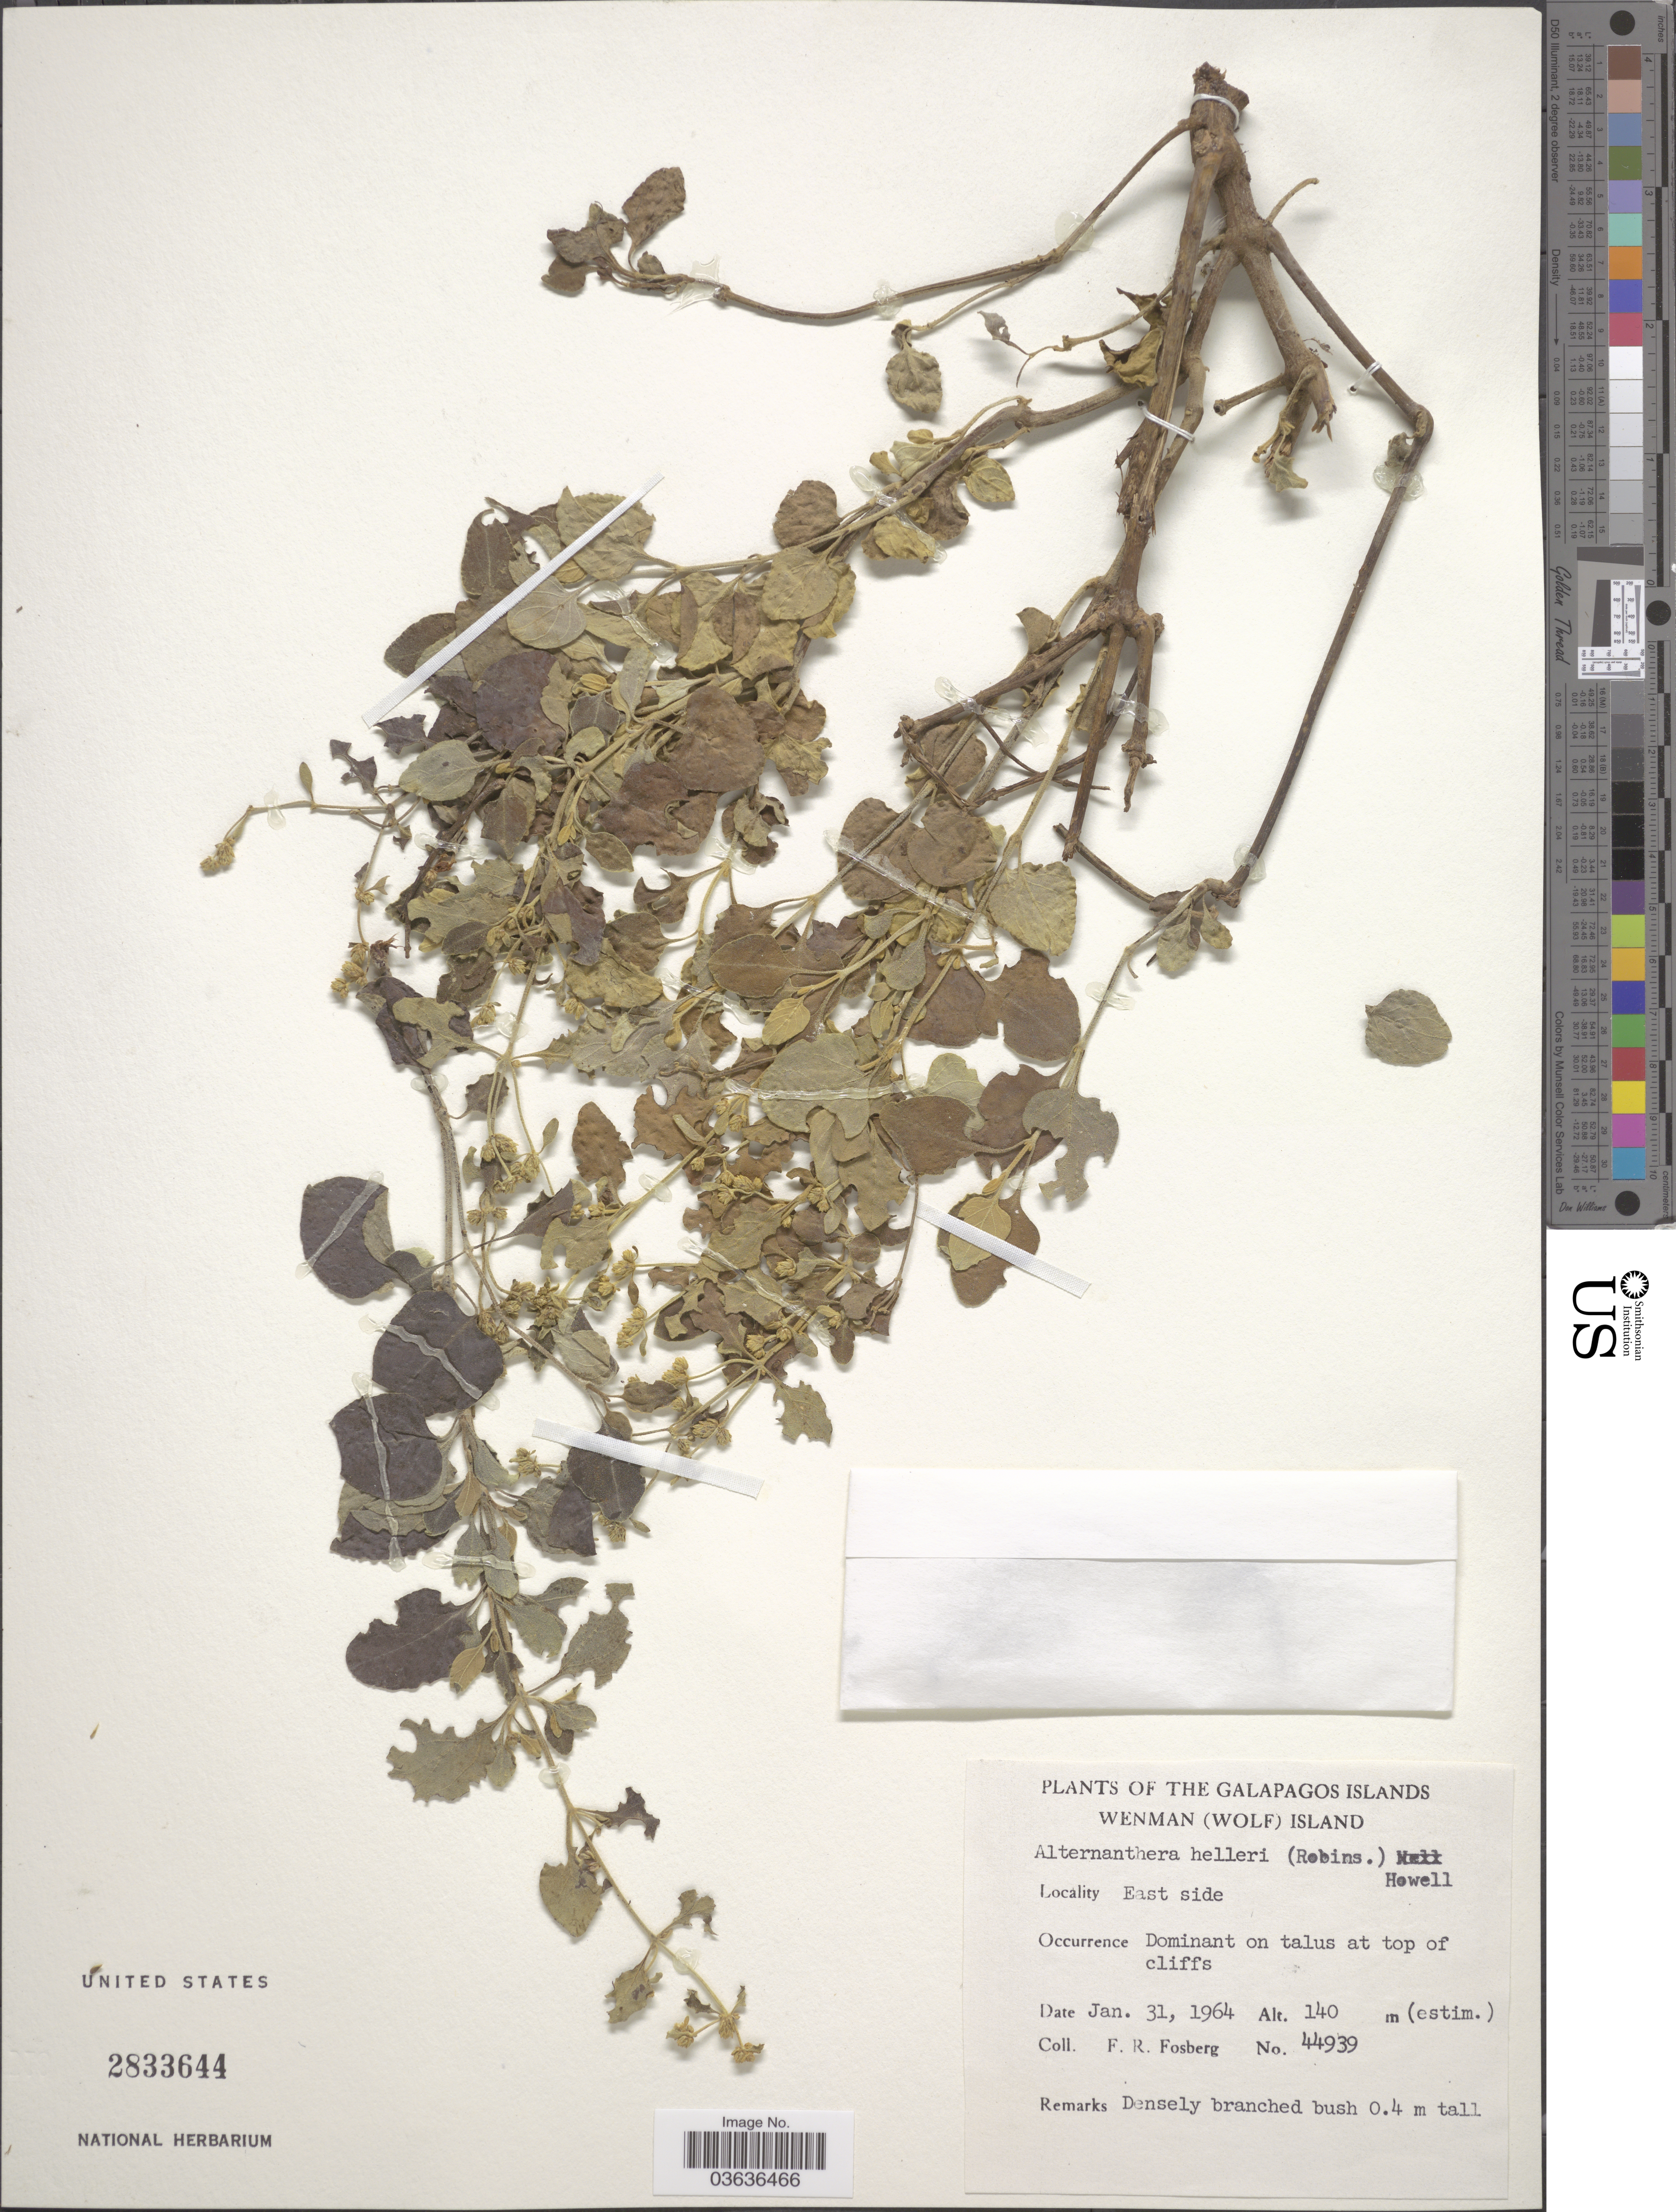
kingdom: Plantae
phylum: Tracheophyta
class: Magnoliopsida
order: Caryophyllales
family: Amaranthaceae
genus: Alternanthera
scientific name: Alternanthera helleri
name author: (B.L. Rob.) J.T. Howell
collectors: F. R. Fosberg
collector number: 44939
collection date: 1964-01-31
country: Ecuador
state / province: Colón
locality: The Galapagos Islands. Wenman (Wolf) Island. East side.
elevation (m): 140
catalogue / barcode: US 2833644